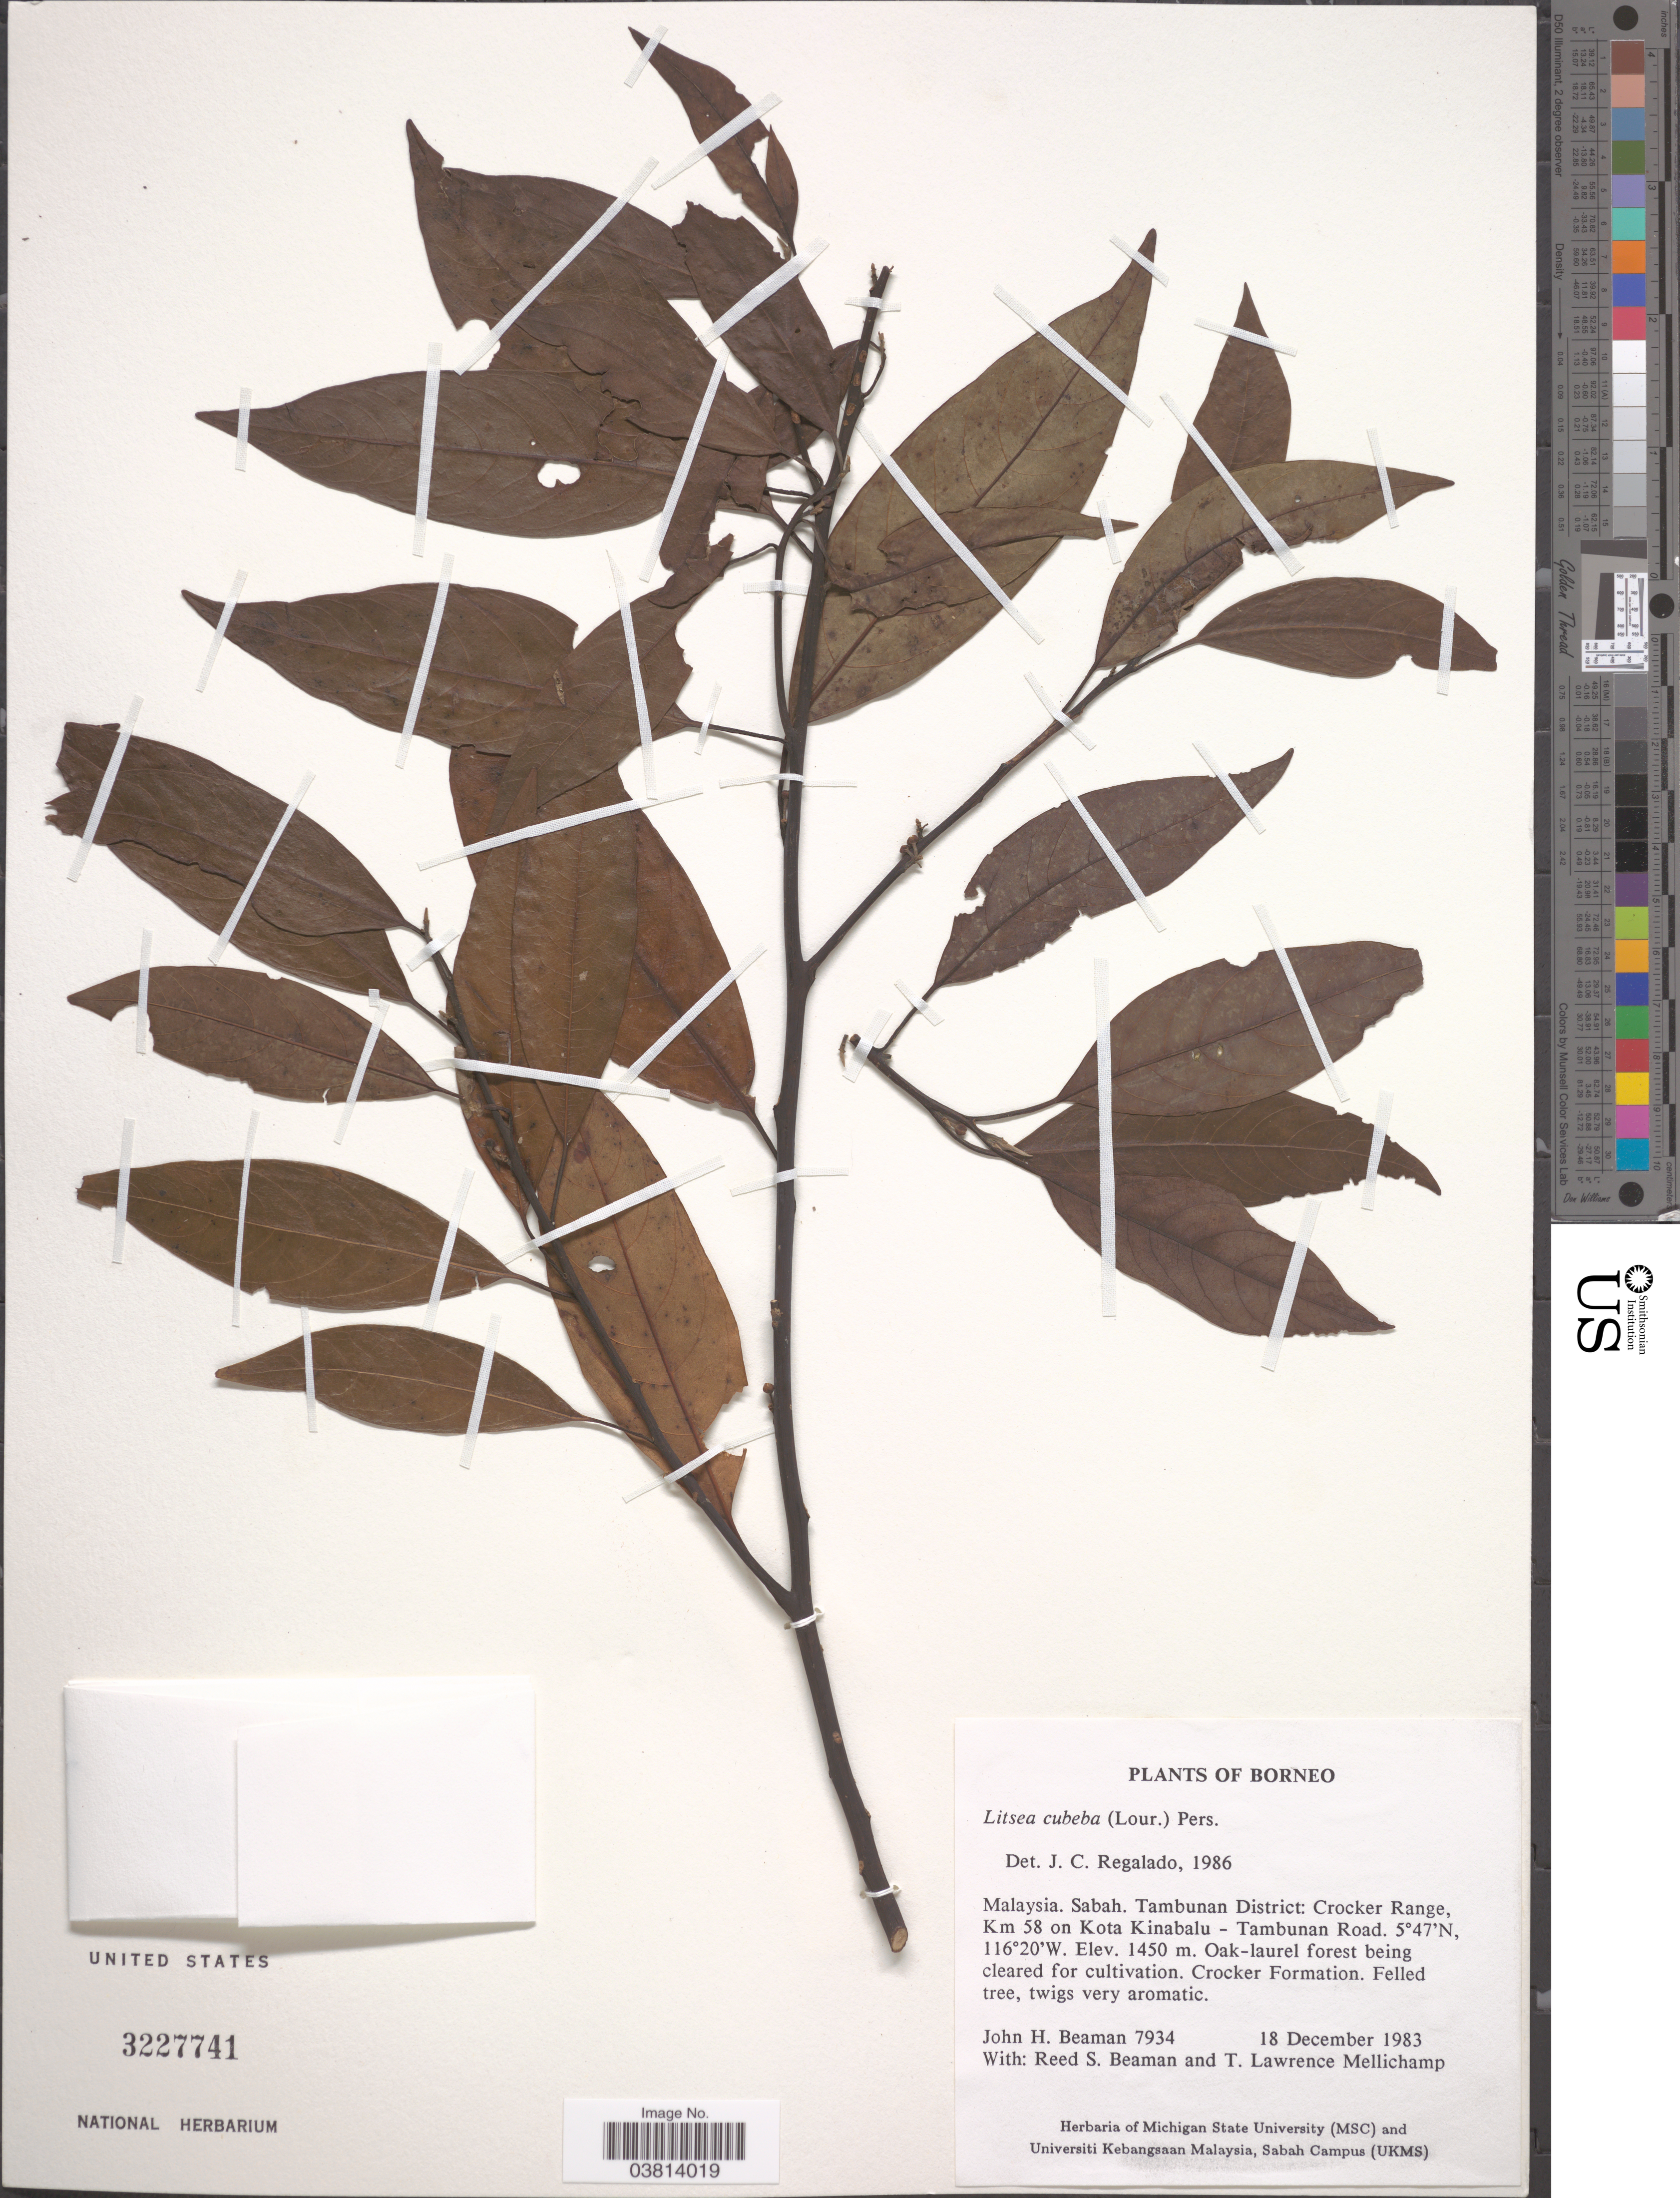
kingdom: Plantae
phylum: Tracheophyta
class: Magnoliopsida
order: Laurales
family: Lauraceae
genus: Litsea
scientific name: Litsea cubeba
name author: (Lour.) Pers.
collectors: J. H. Beaman, R. S. Beaman & T. L. Mellichamp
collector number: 7934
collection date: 1983-12-18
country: Malaysia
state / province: Sabah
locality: Borneo. Tambunan District: Crocker Range, Km 58 on Kota Kinabalu - Tambunan Road.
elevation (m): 1450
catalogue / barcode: US 3227741